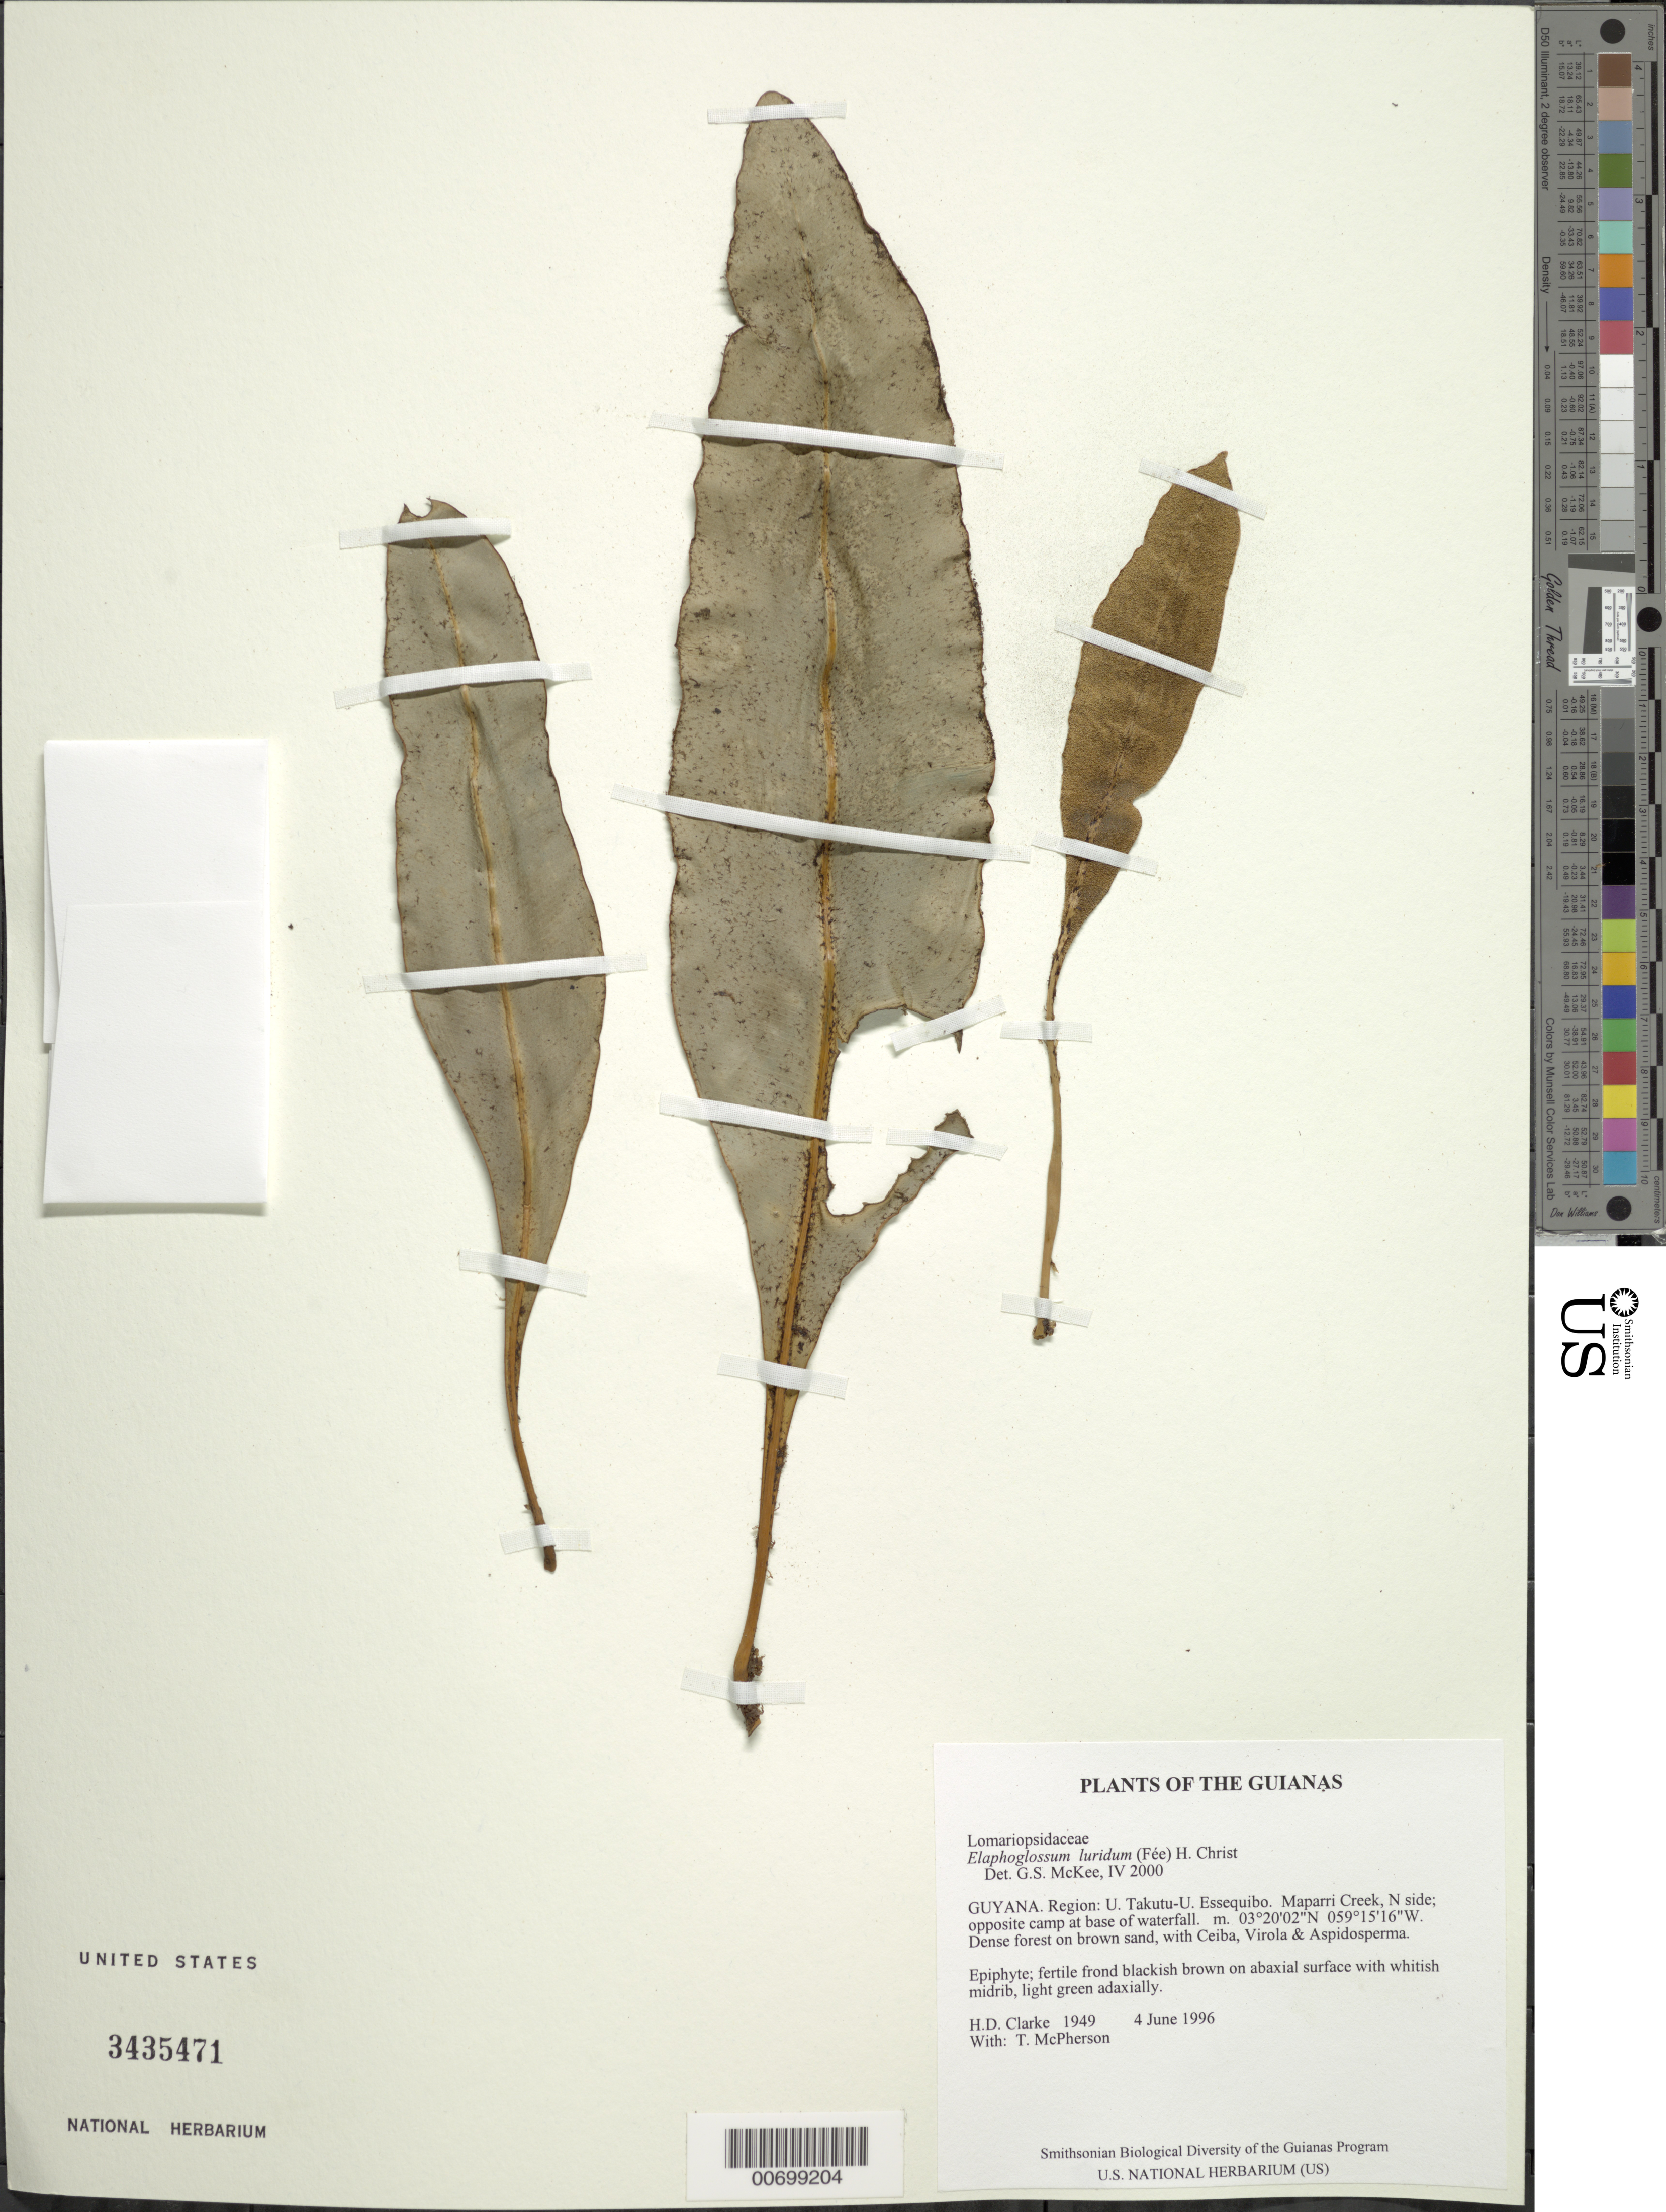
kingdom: Plantae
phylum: Tracheophyta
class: Polypodiopsida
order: Polypodiales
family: Dryopteridaceae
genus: Elaphoglossum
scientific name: Elaphoglossum luridum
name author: (Fée) Christ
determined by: McKee, G. S., (US), NMNH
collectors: H. D. Clarke & T. McPherson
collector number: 1949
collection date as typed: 4 June 1996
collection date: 1996-06-04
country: Guyana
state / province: U. Takutu-U. Essequibo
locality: Maparri Creek, N side; opposite camp at base of waterfall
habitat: Dense forest on brown sand, with Ceiba, Virola & Aspidosperma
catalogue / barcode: US 3435471